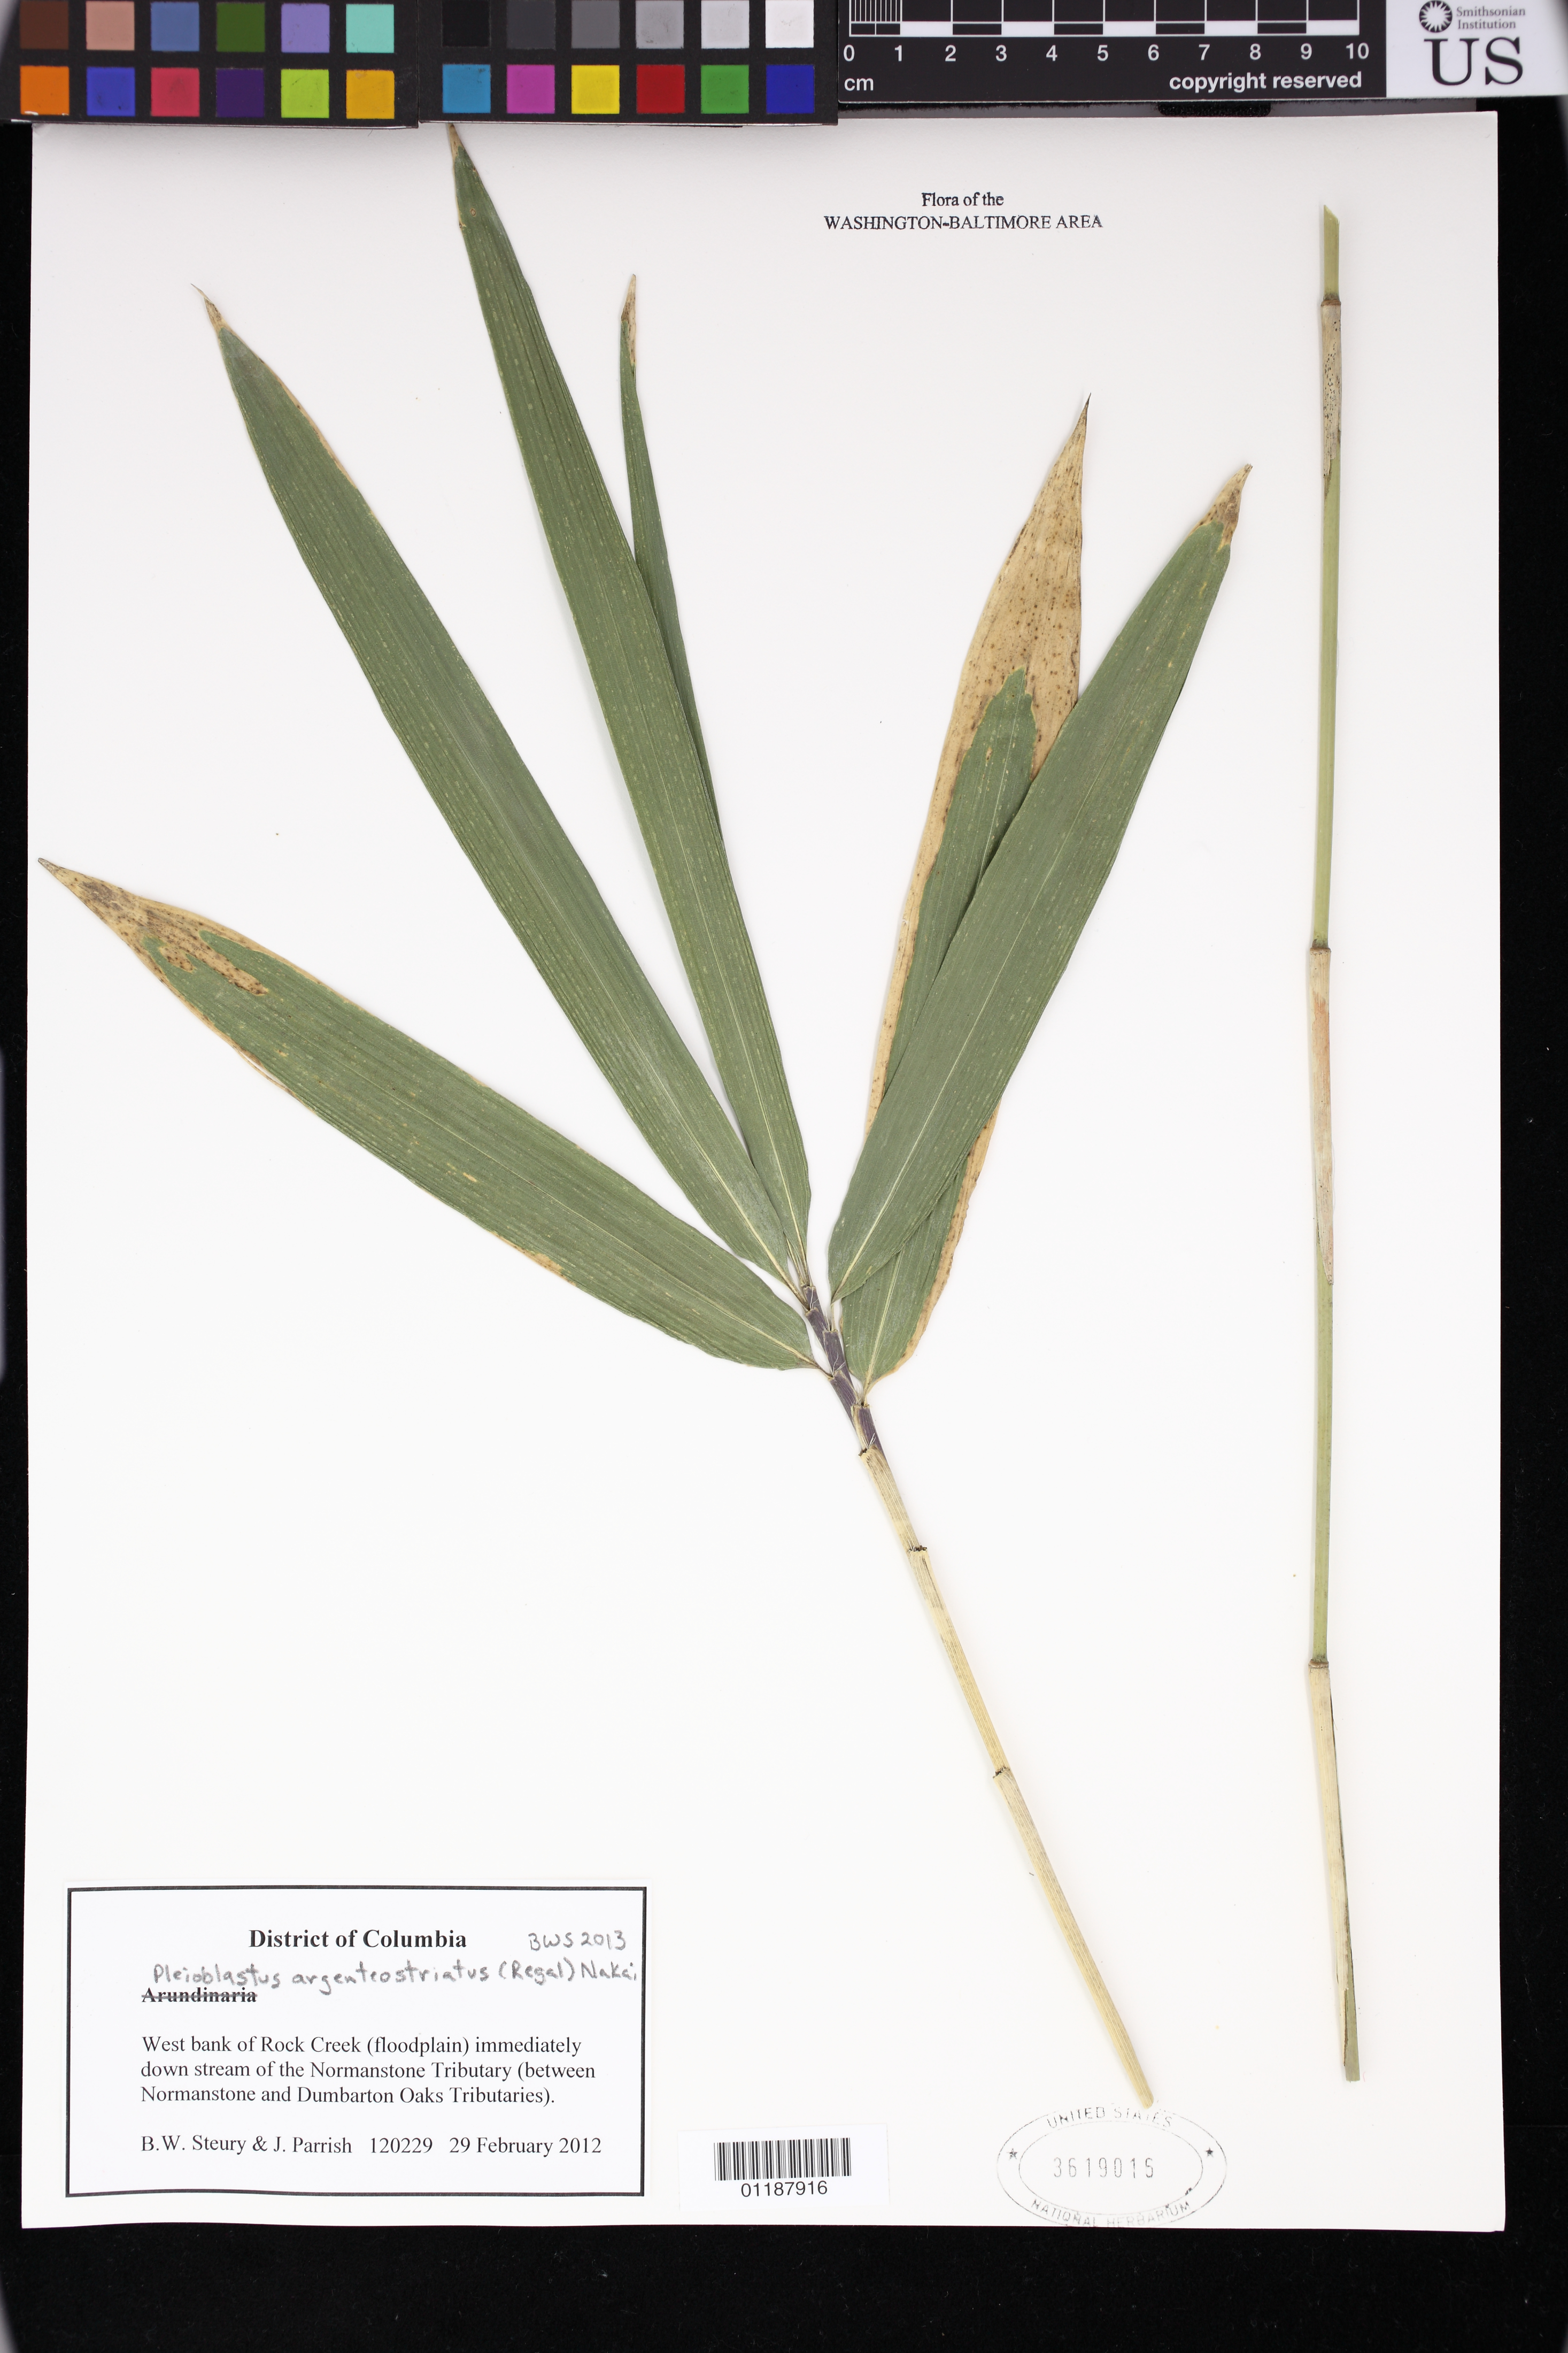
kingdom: Plantae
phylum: Tracheophyta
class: Liliopsida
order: Poales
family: Poaceae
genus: Pleioblastus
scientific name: Pleioblastus argenteostriatus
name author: (Regel) Nakai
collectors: B. Steury & J. Parrish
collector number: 120229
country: United States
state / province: District of Columbia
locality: W bank of Rock Creek, immediately down stream of the Normanstone Tributary (between Normanstone and Dumbarton Oaks Tributaries)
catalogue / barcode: US 3619016